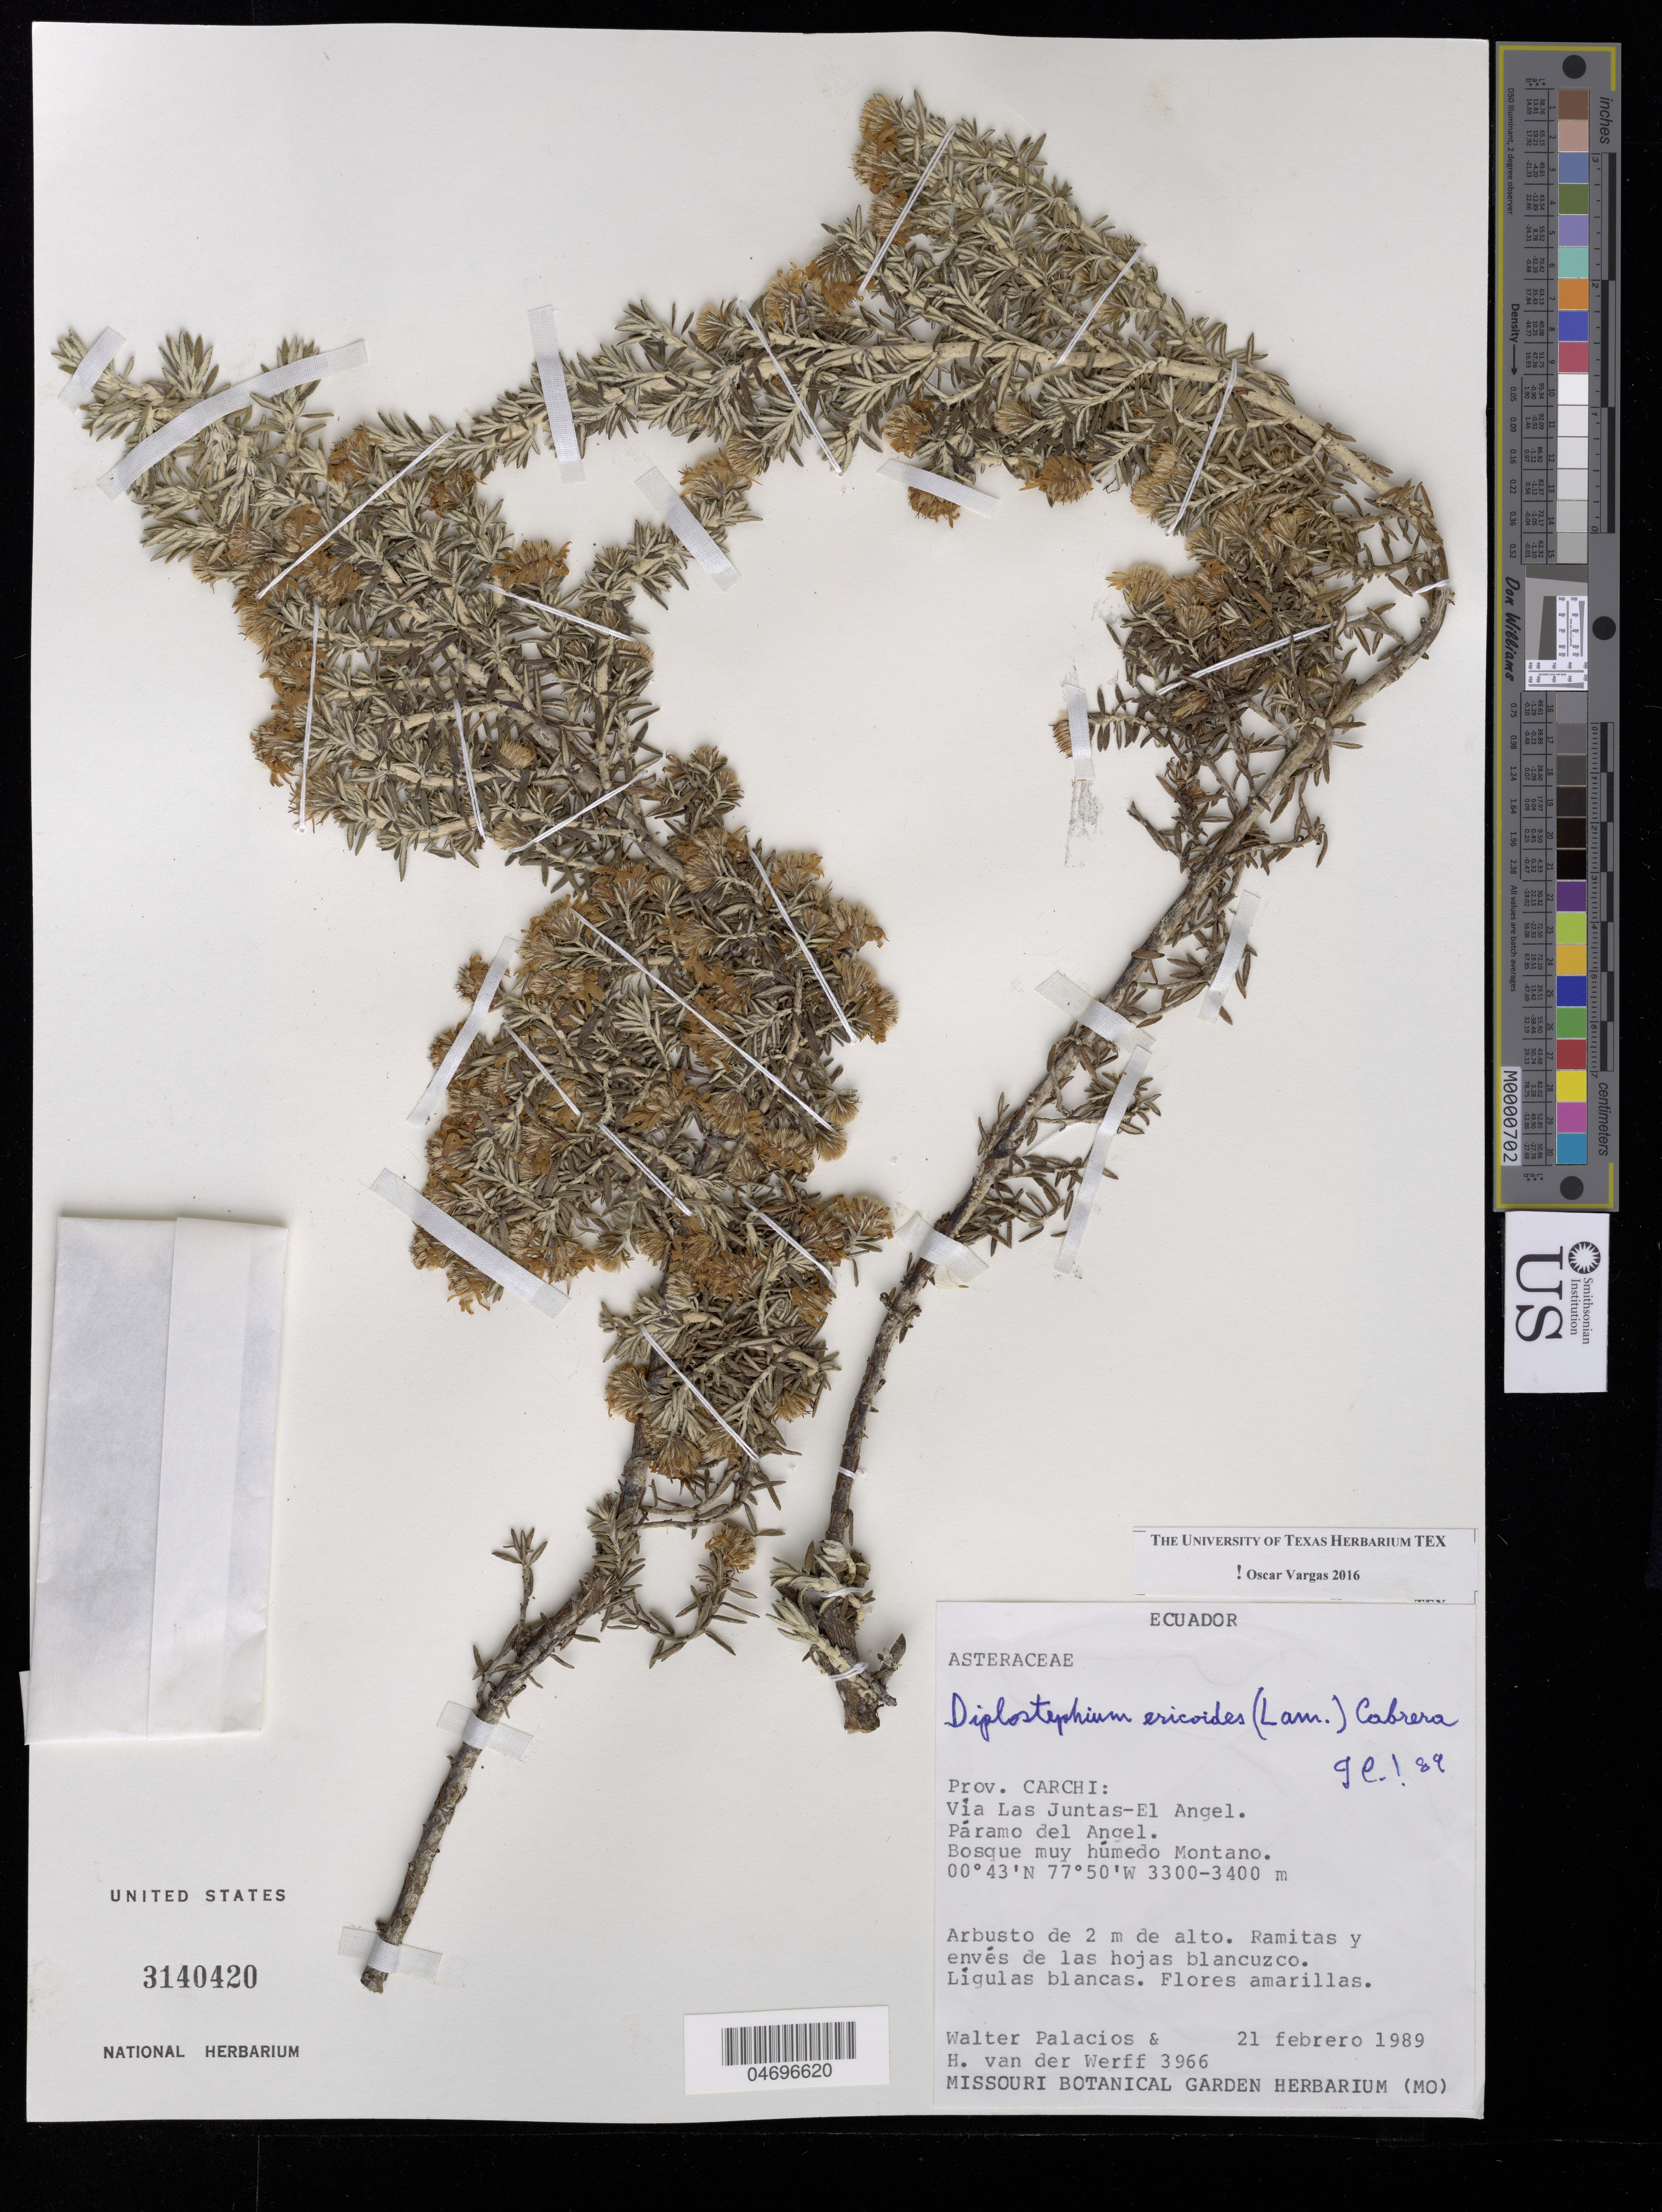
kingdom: Plantae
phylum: Tracheophyta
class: Magnoliopsida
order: Asterales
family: Asteraceae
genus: Diplostephium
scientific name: Diplostephium ericoides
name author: (Lam.) Cabrera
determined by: Vargas, Oscar M.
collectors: W. Palacios & H. van der Werff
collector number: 3966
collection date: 1989-02-21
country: Ecuador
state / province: Carchi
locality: Páramo del Ángel. Vía Las Juntas-El Ángel.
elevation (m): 3300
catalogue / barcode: US 3140420